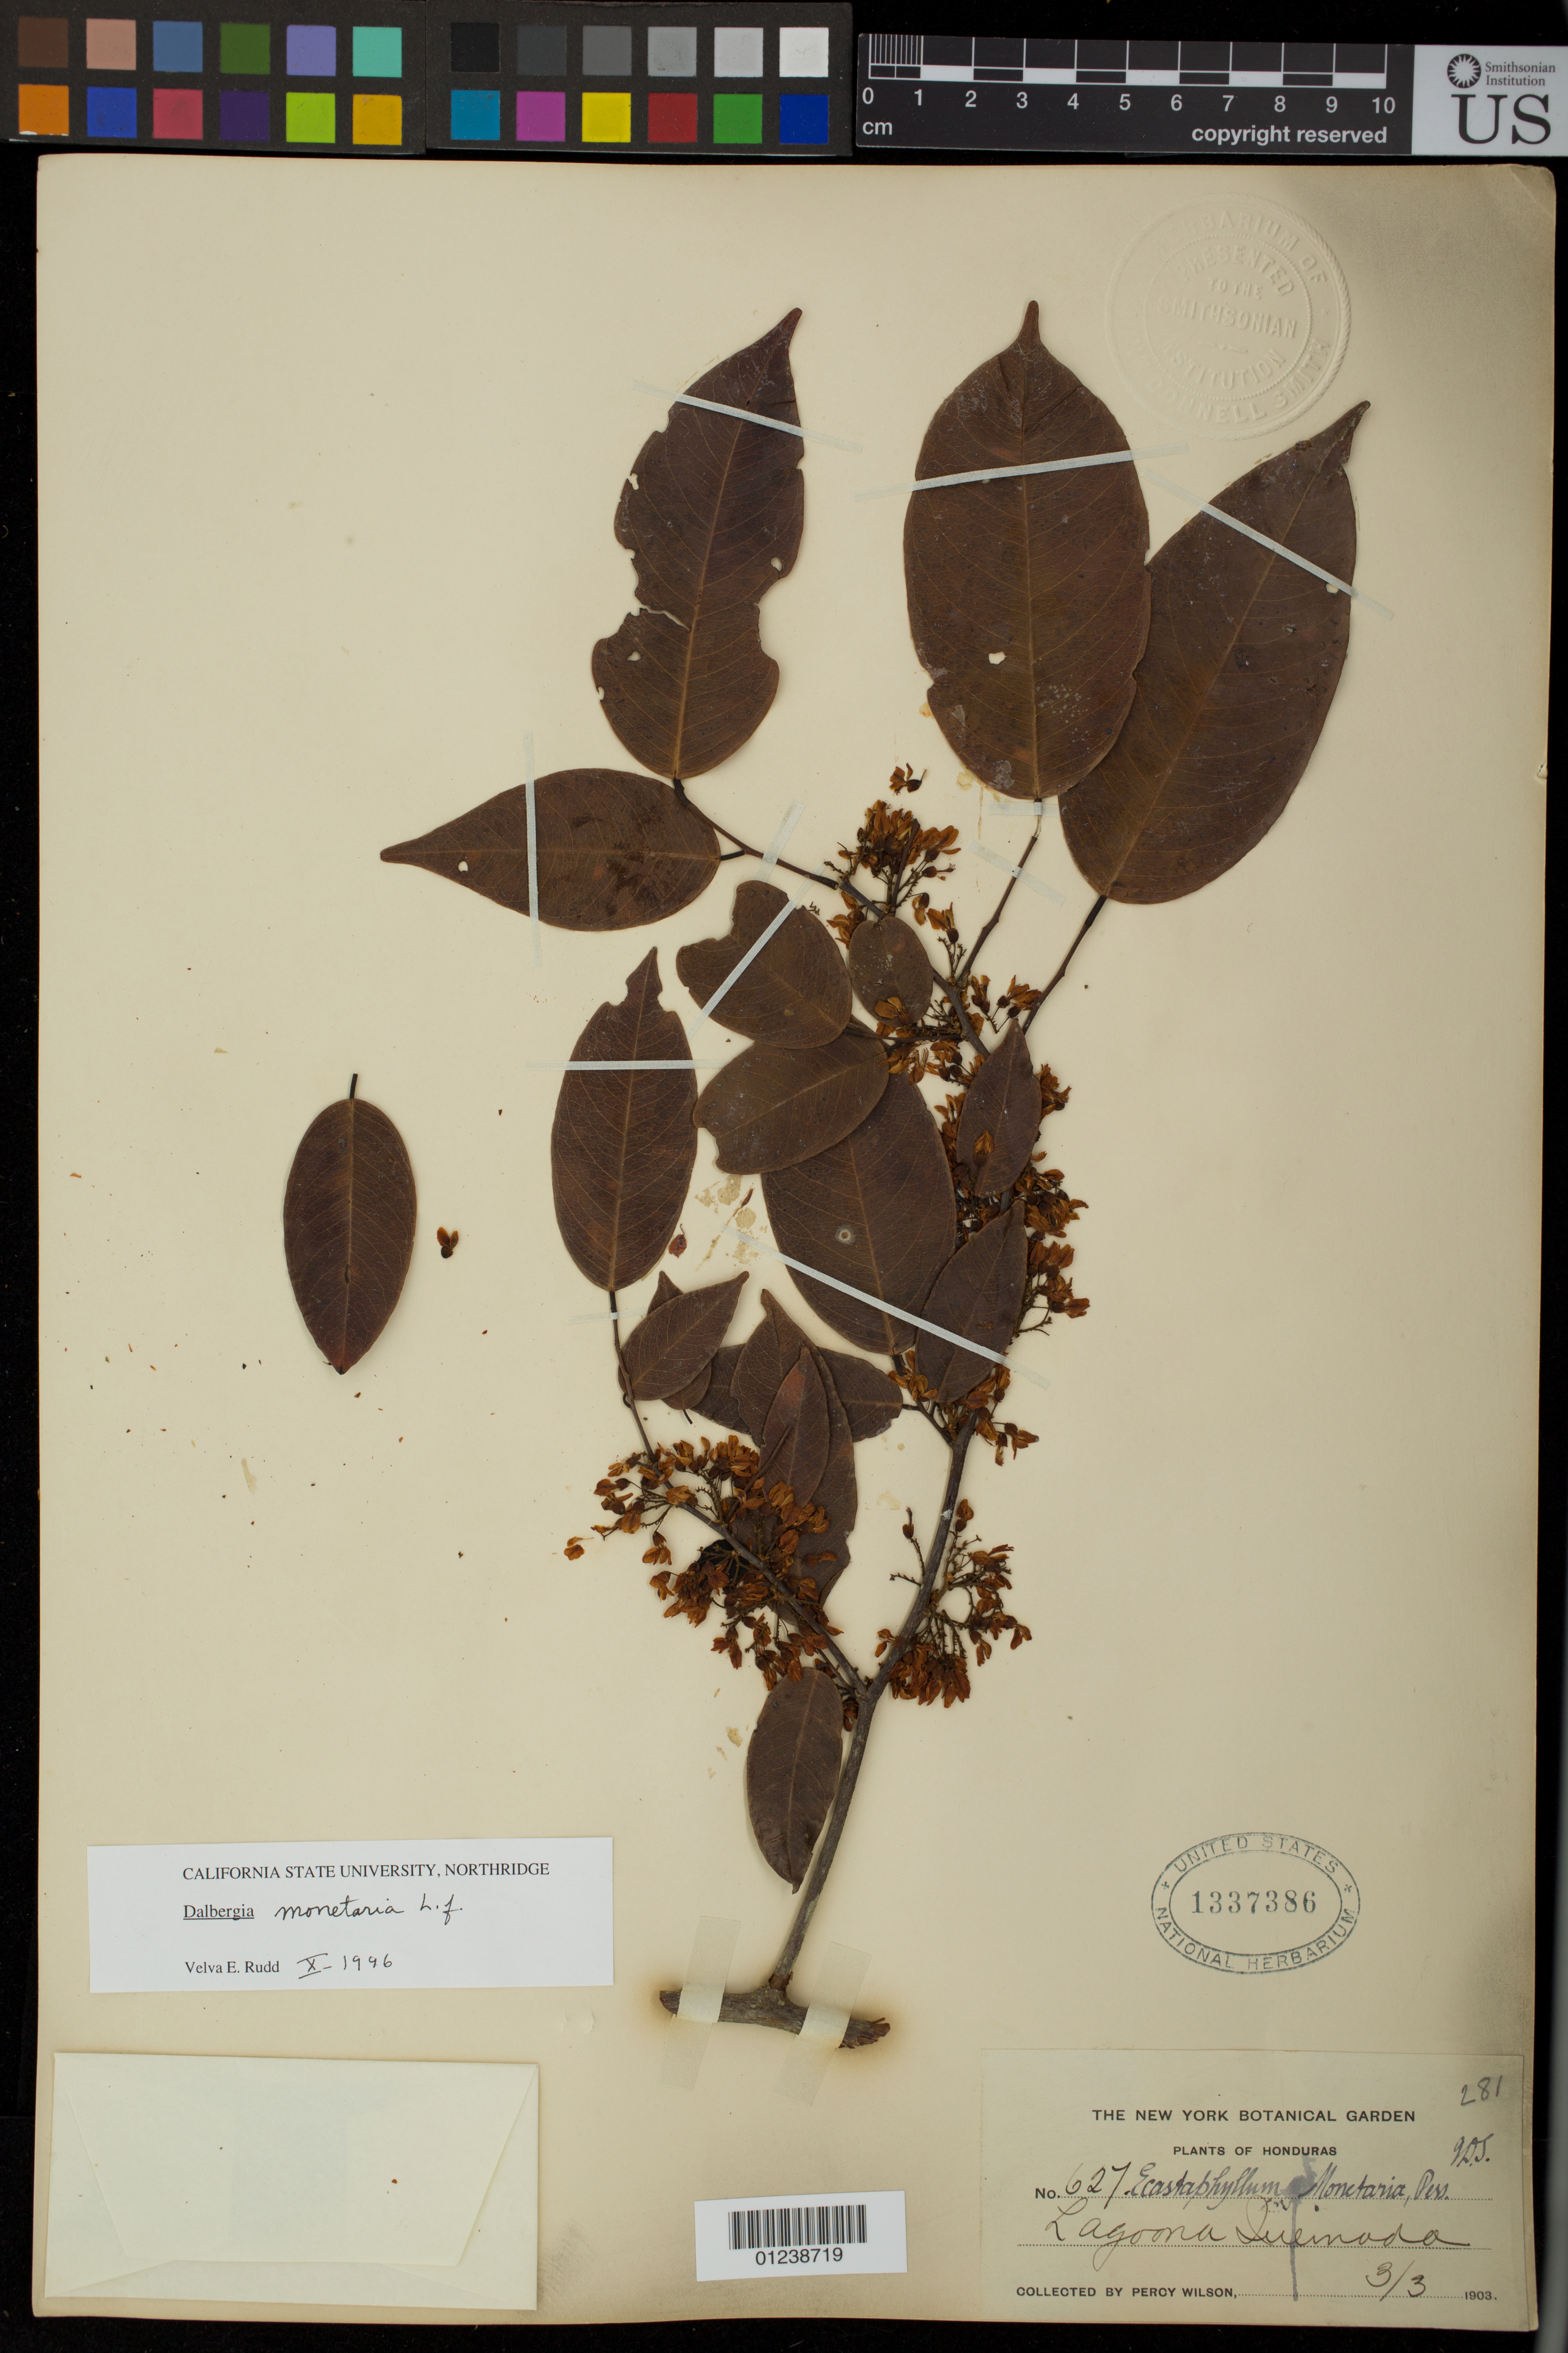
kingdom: Plantae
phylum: Tracheophyta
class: Magnoliopsida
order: Fabales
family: Fabaceae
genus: Dalbergia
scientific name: Dalbergia monetaria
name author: L. f.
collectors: P. Wilson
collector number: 627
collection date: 1903-03-03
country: Honduras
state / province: Atlántida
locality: Lagoona Quemada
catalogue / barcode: US 1337386